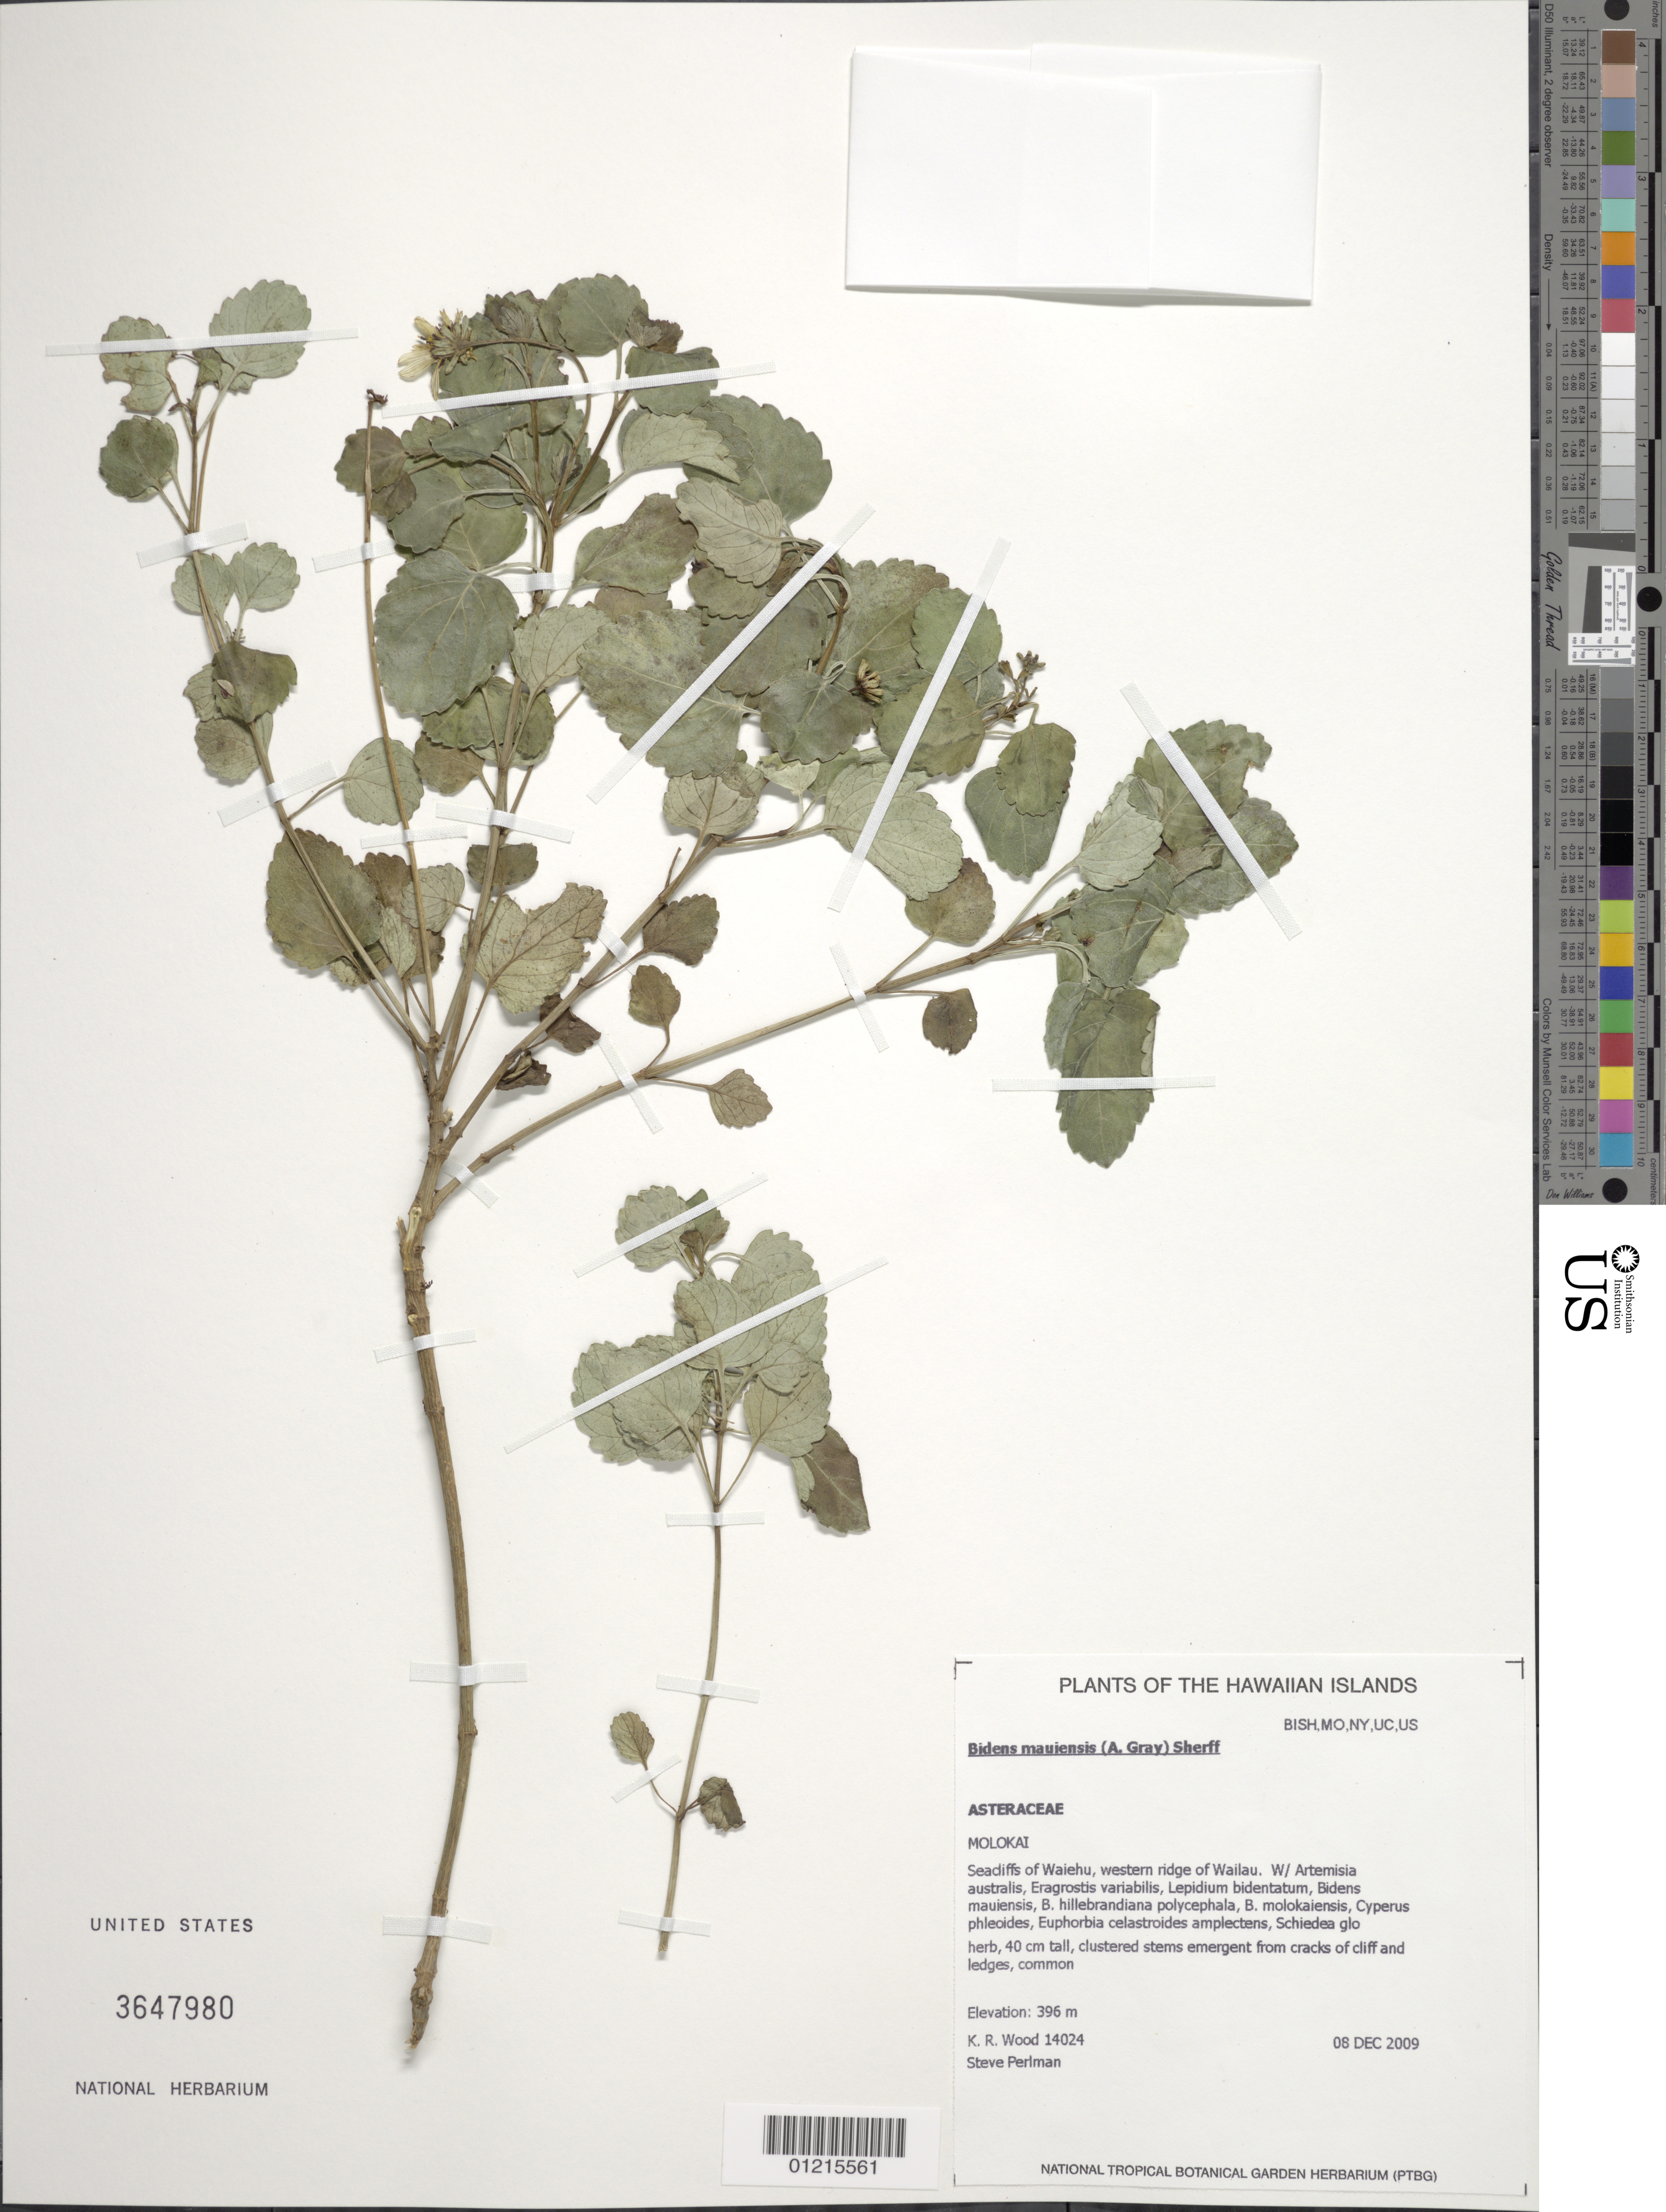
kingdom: Plantae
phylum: Tracheophyta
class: Magnoliopsida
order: Asterales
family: Asteraceae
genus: Bidens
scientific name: Bidens populifolia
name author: Sherff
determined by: Liris Barbosa da Silva, María, (UEFS (HUEFS)), Universidade Estadual de Feira de Santana (BRAZIL)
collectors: K. R. Wood & S. P. Perlman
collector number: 14024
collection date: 2009-12-08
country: United States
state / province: Hawaii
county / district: Maui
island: Moloka'i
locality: Seacliffs of Waiehu, western ridge of Wailau.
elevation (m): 396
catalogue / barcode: US 3647980